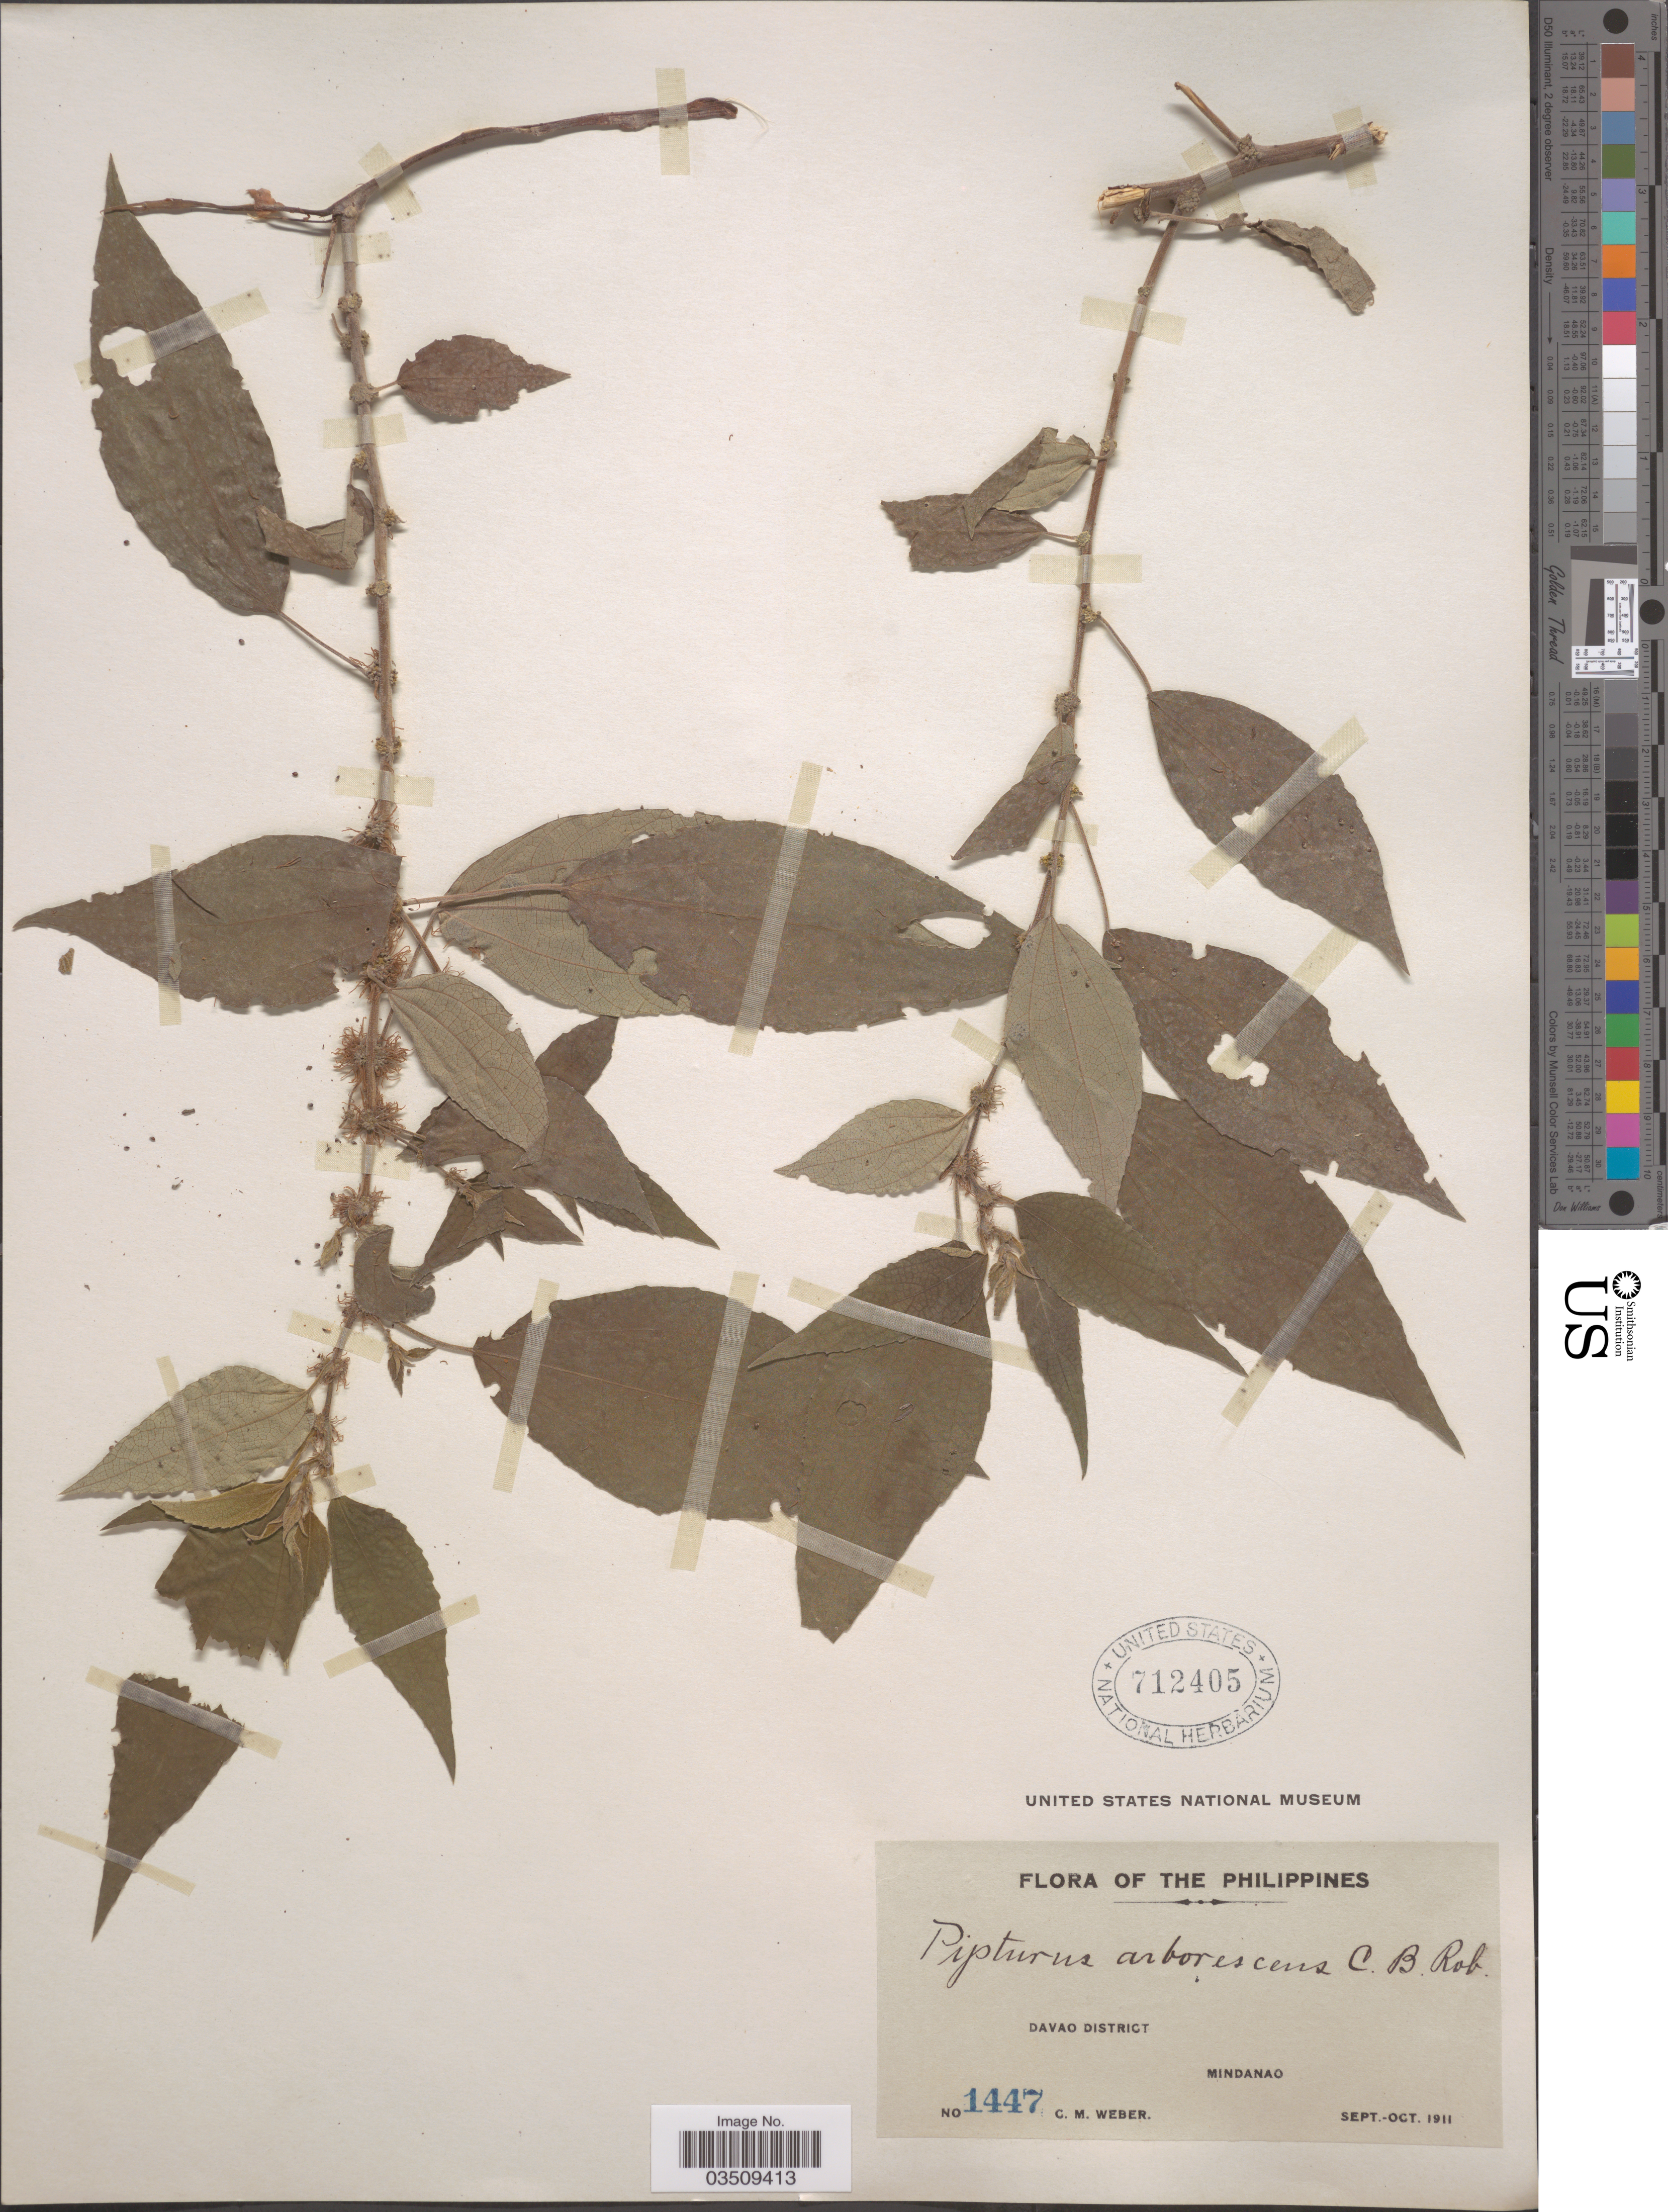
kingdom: Plantae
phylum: Tracheophyta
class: Magnoliopsida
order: Rosales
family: Urticaceae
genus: Pipturus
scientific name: Pipturus arborescens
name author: (Link) C.B. Rob.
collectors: C. M. Weber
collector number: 1447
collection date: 1911-09/1911-10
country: Philippines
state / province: Davao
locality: Davao District. Mindanao.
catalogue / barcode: US 712405